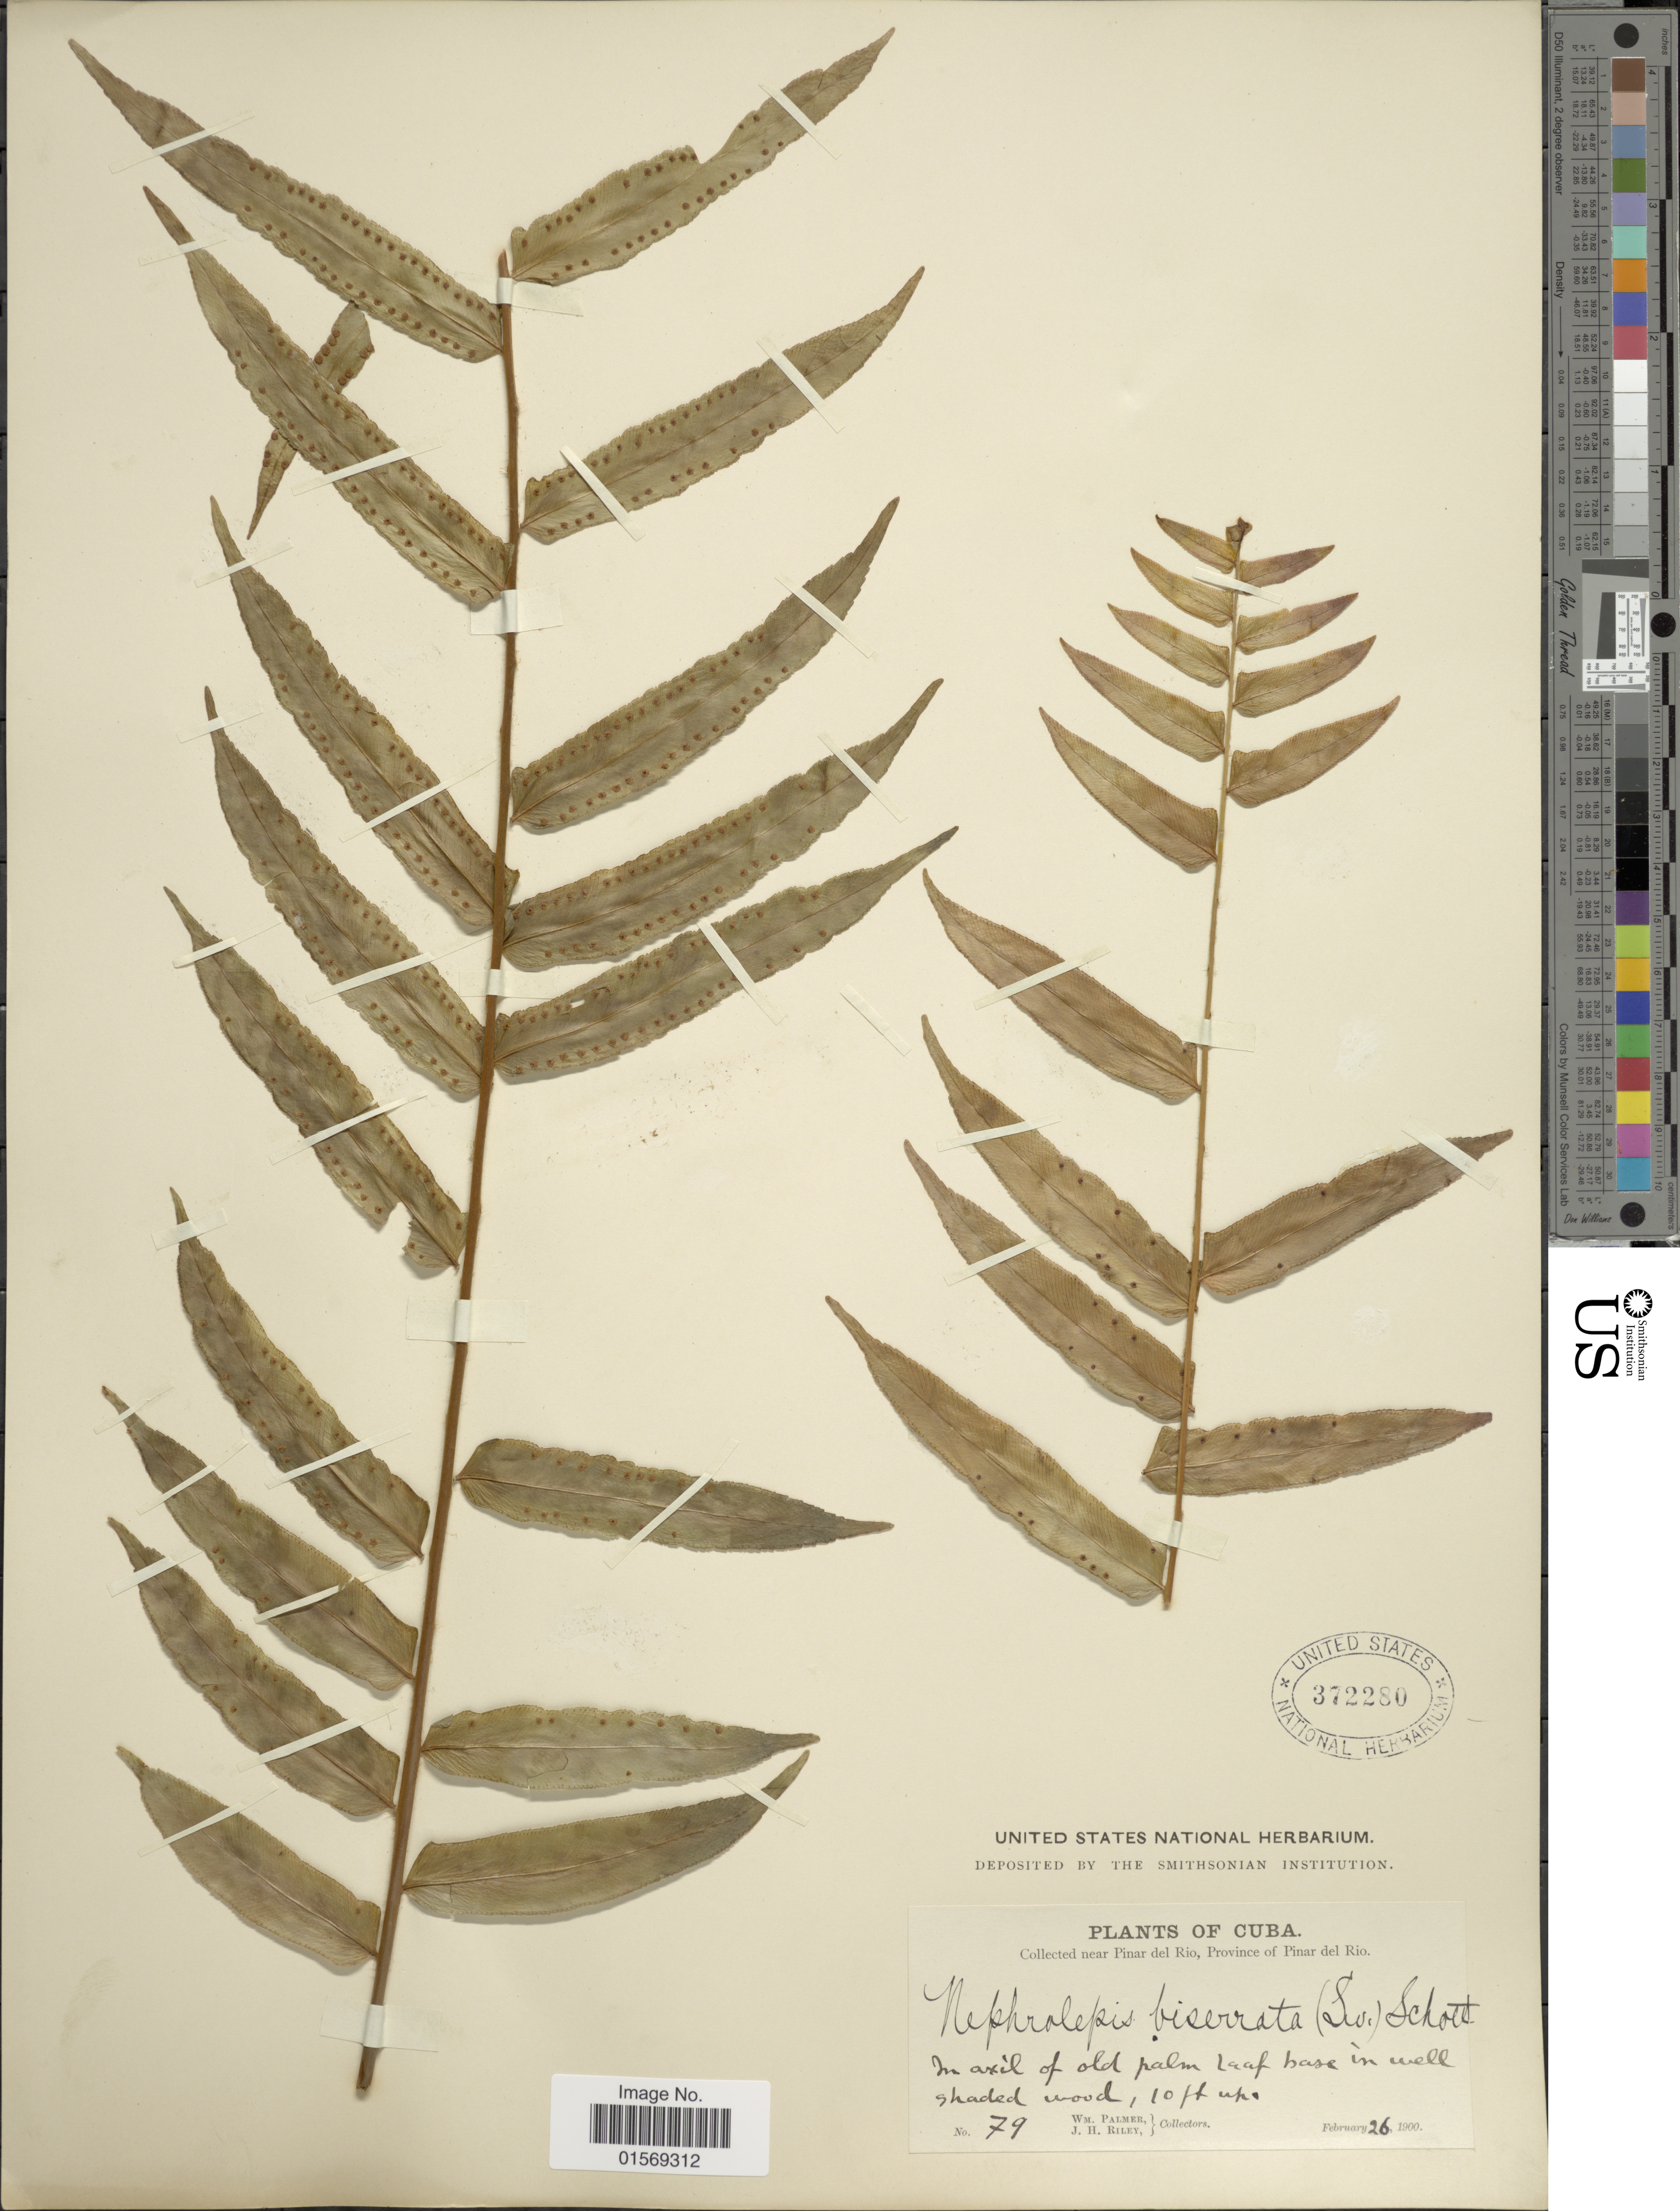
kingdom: Plantae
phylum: Tracheophyta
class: Polypodiopsida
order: Polypodiales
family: Nephrolepidaceae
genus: Nephrolepis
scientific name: Nephrolepis biserrata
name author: (Sw.) Schott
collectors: W. Palmer & J. H. Riley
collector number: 79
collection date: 1900-02-26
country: Cuba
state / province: Pinar del Río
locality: Cuba. Pinar del Rio, Province of Pinar del Rio.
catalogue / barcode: US 372280